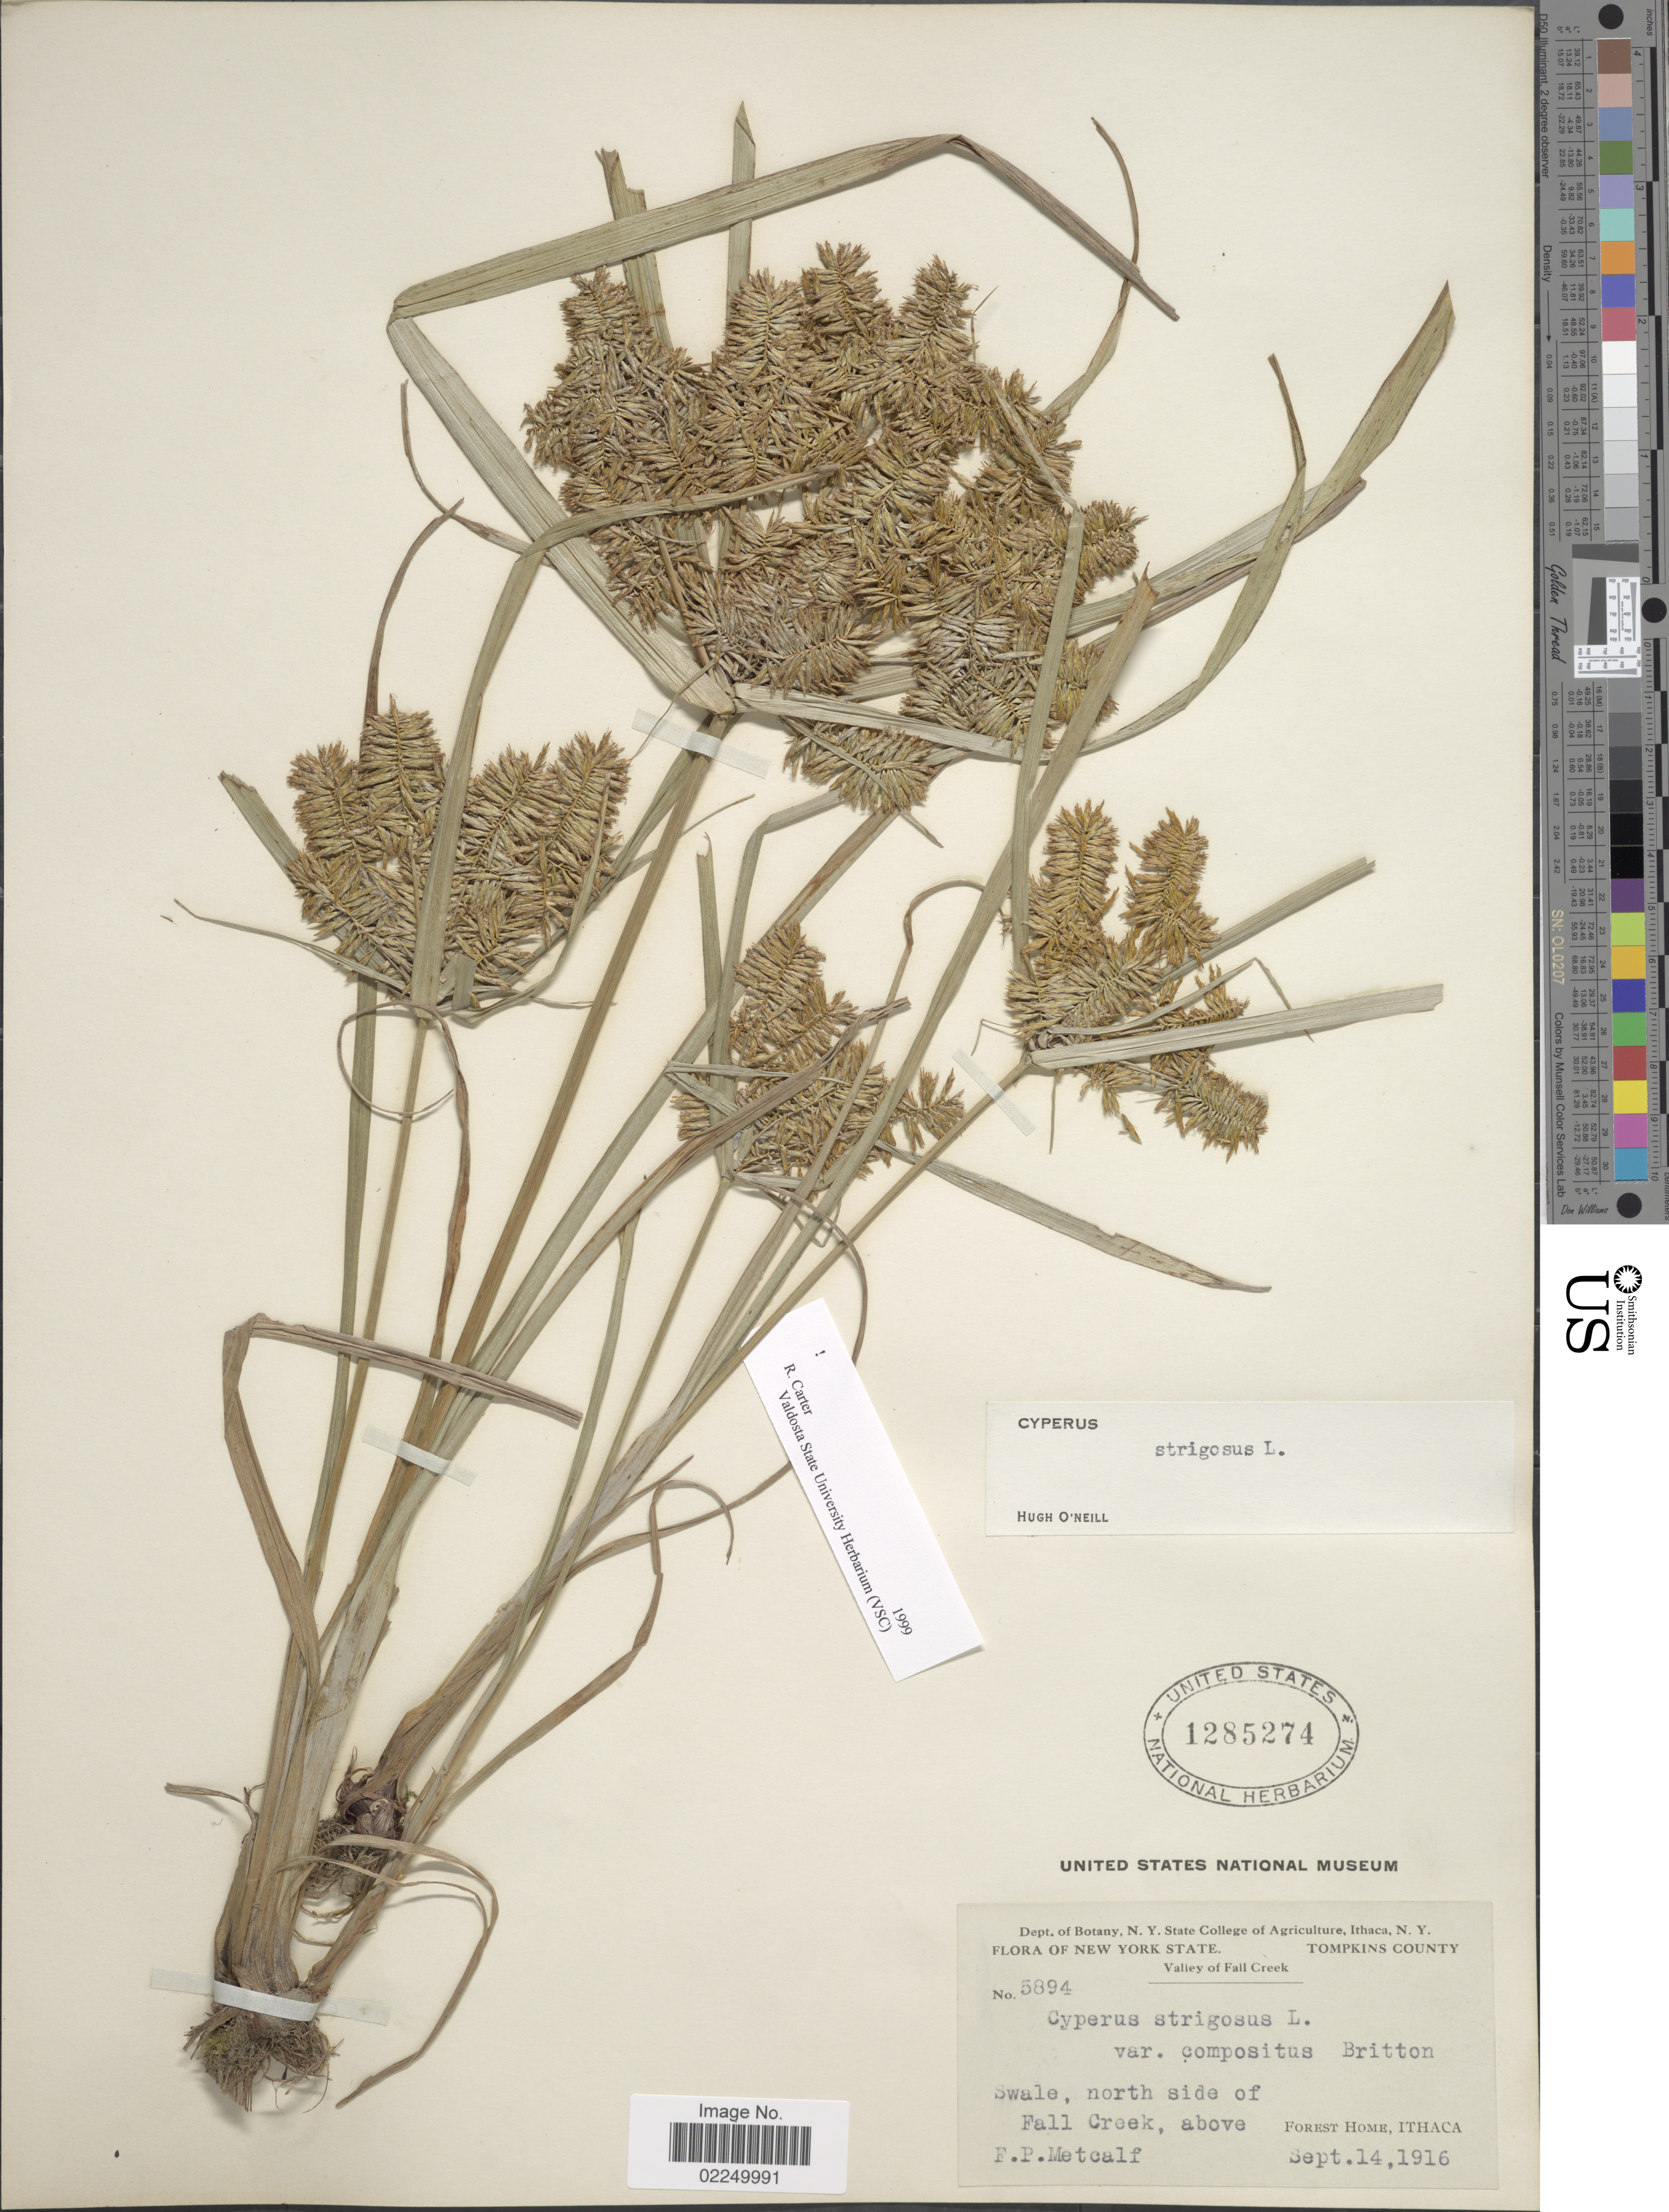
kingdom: Plantae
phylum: Tracheophyta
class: Liliopsida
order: Poales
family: Cyperaceae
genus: Cyperus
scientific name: Cyperus strigosus L.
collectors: F. Metcalf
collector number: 5894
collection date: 1916-09-14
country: United States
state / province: New York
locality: Tompkins County, Valley of Fall Creek, swale, north side of Fall Creek, above Forest HOme, Ithaca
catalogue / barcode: US 1285274